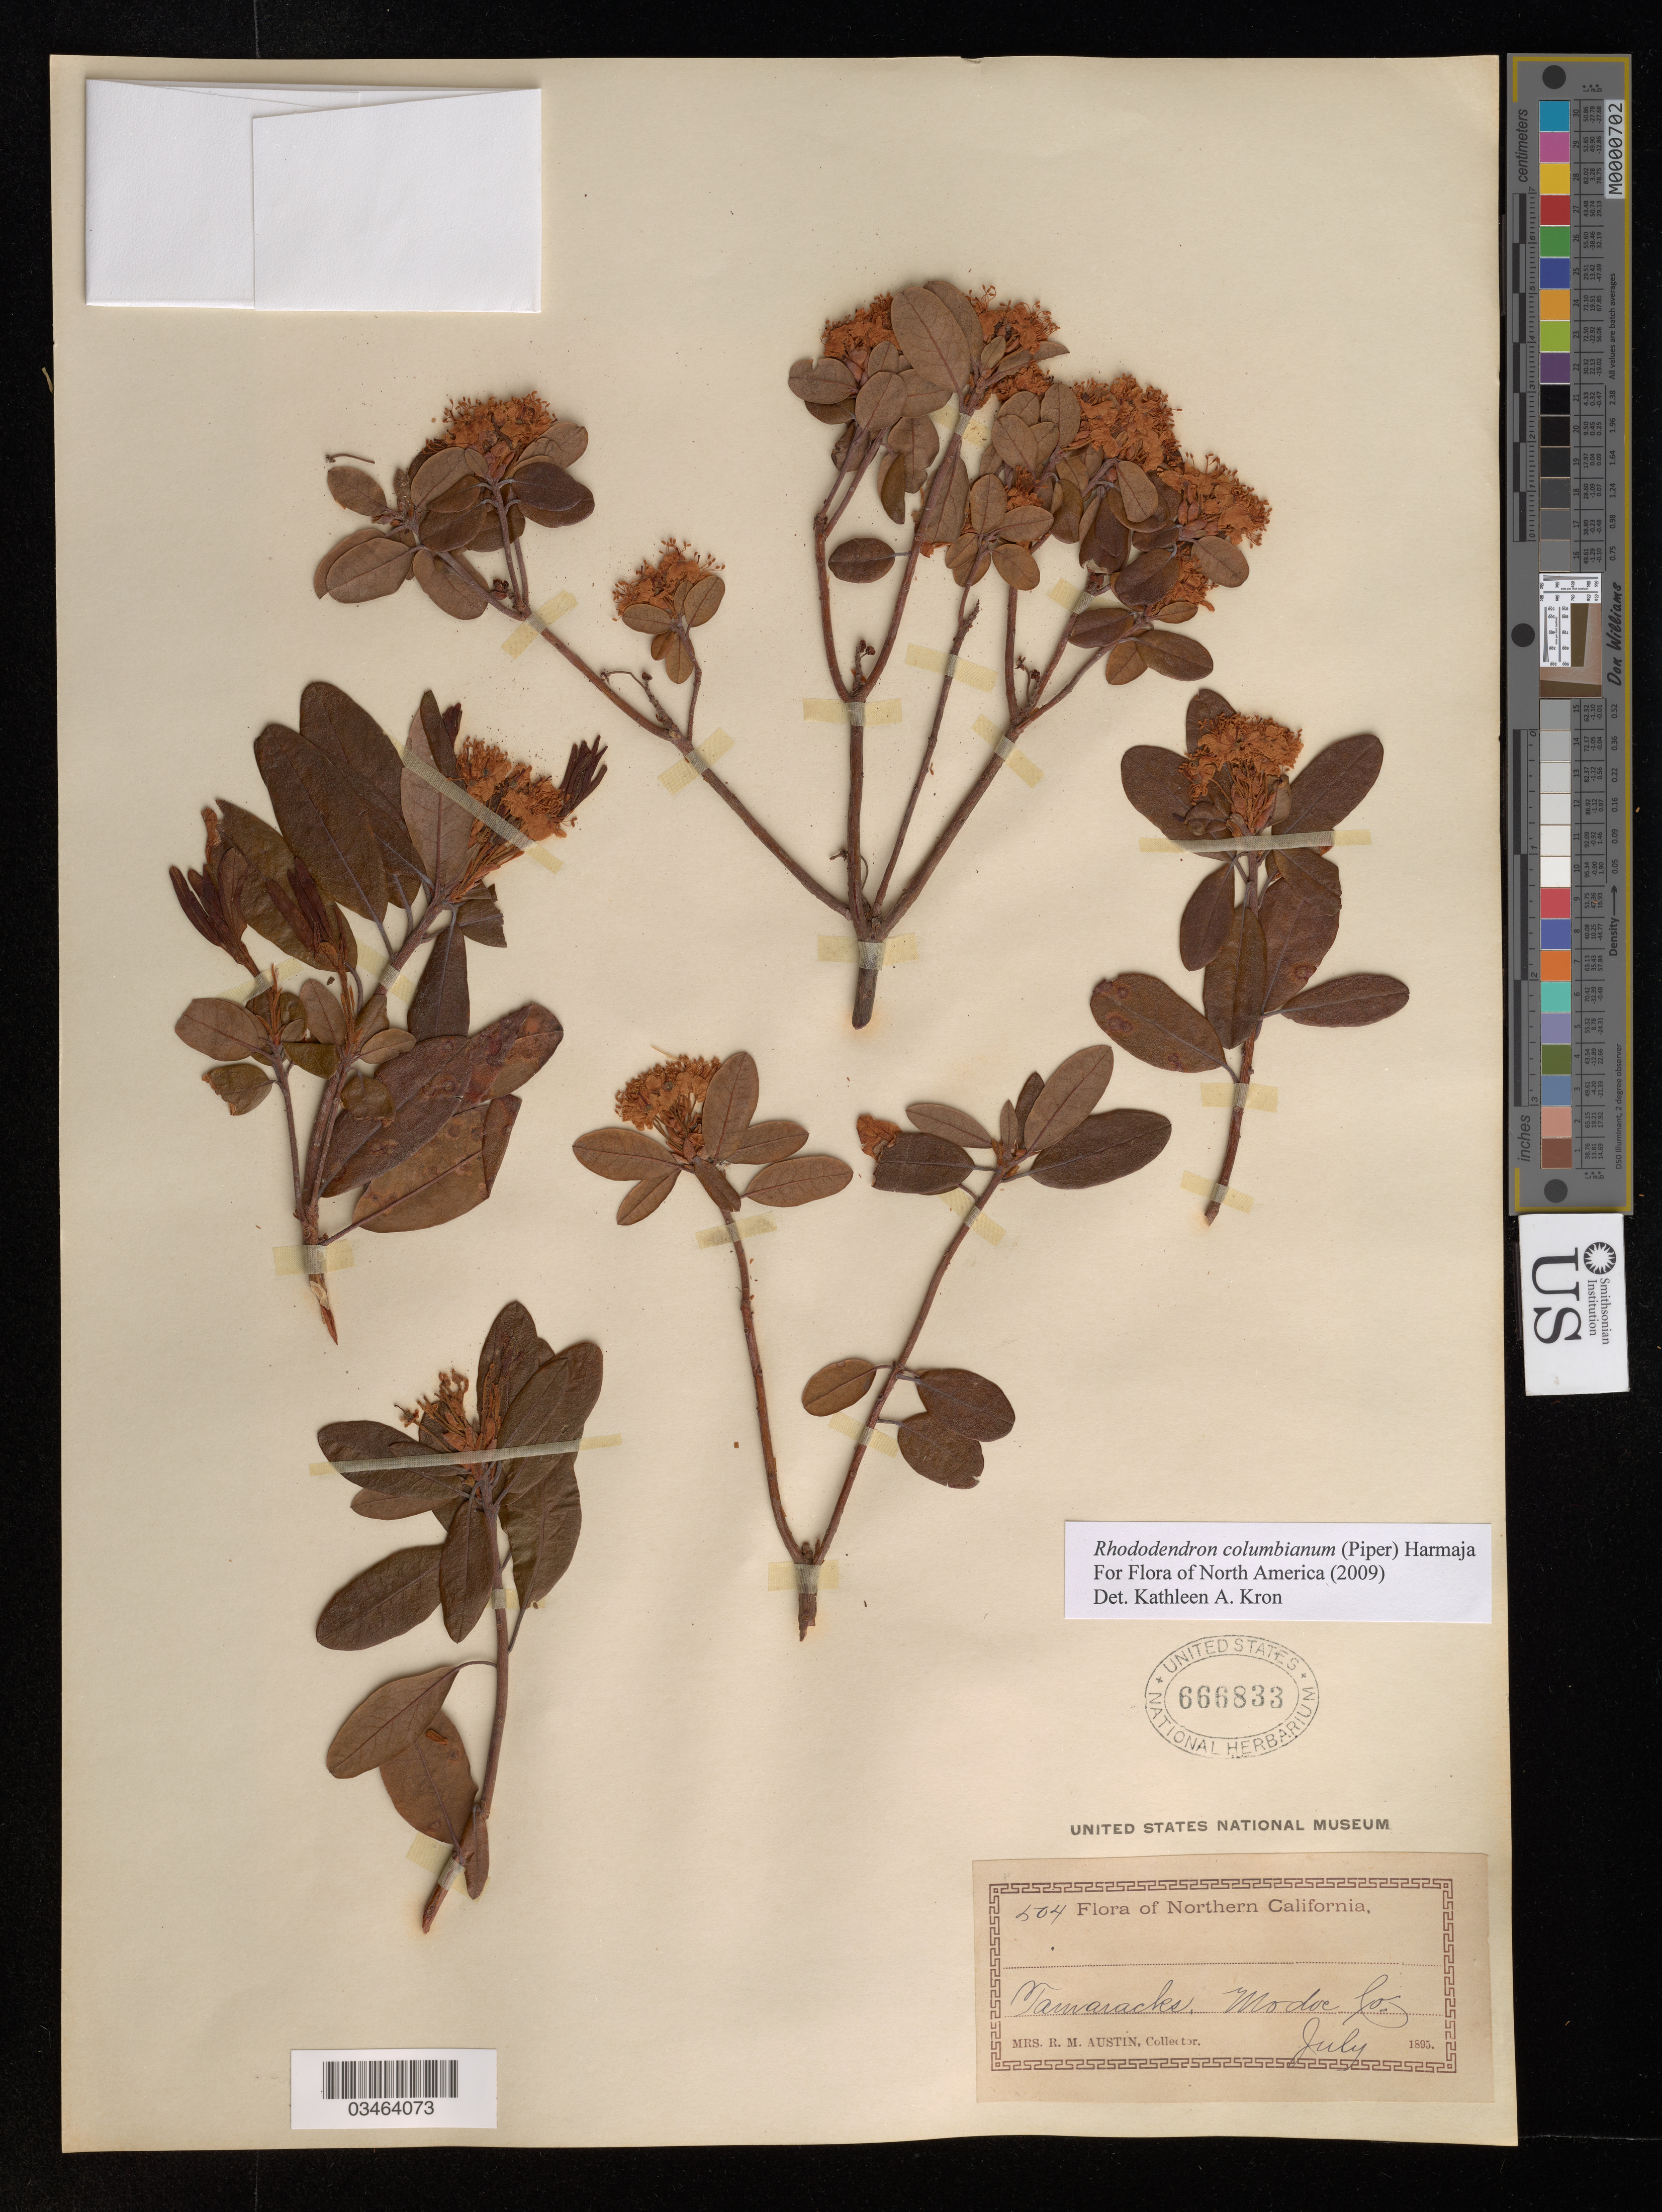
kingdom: Plantae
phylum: Tracheophyta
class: Magnoliopsida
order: Ericales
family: Ericaceae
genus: Rhododendron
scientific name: Rhododendron columbianum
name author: (Piper) Harmaja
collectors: M. Austin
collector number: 504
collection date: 1895-07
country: United States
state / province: California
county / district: Modoc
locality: Northern California. Tamarack. Modoc Co.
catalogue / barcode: US 666833